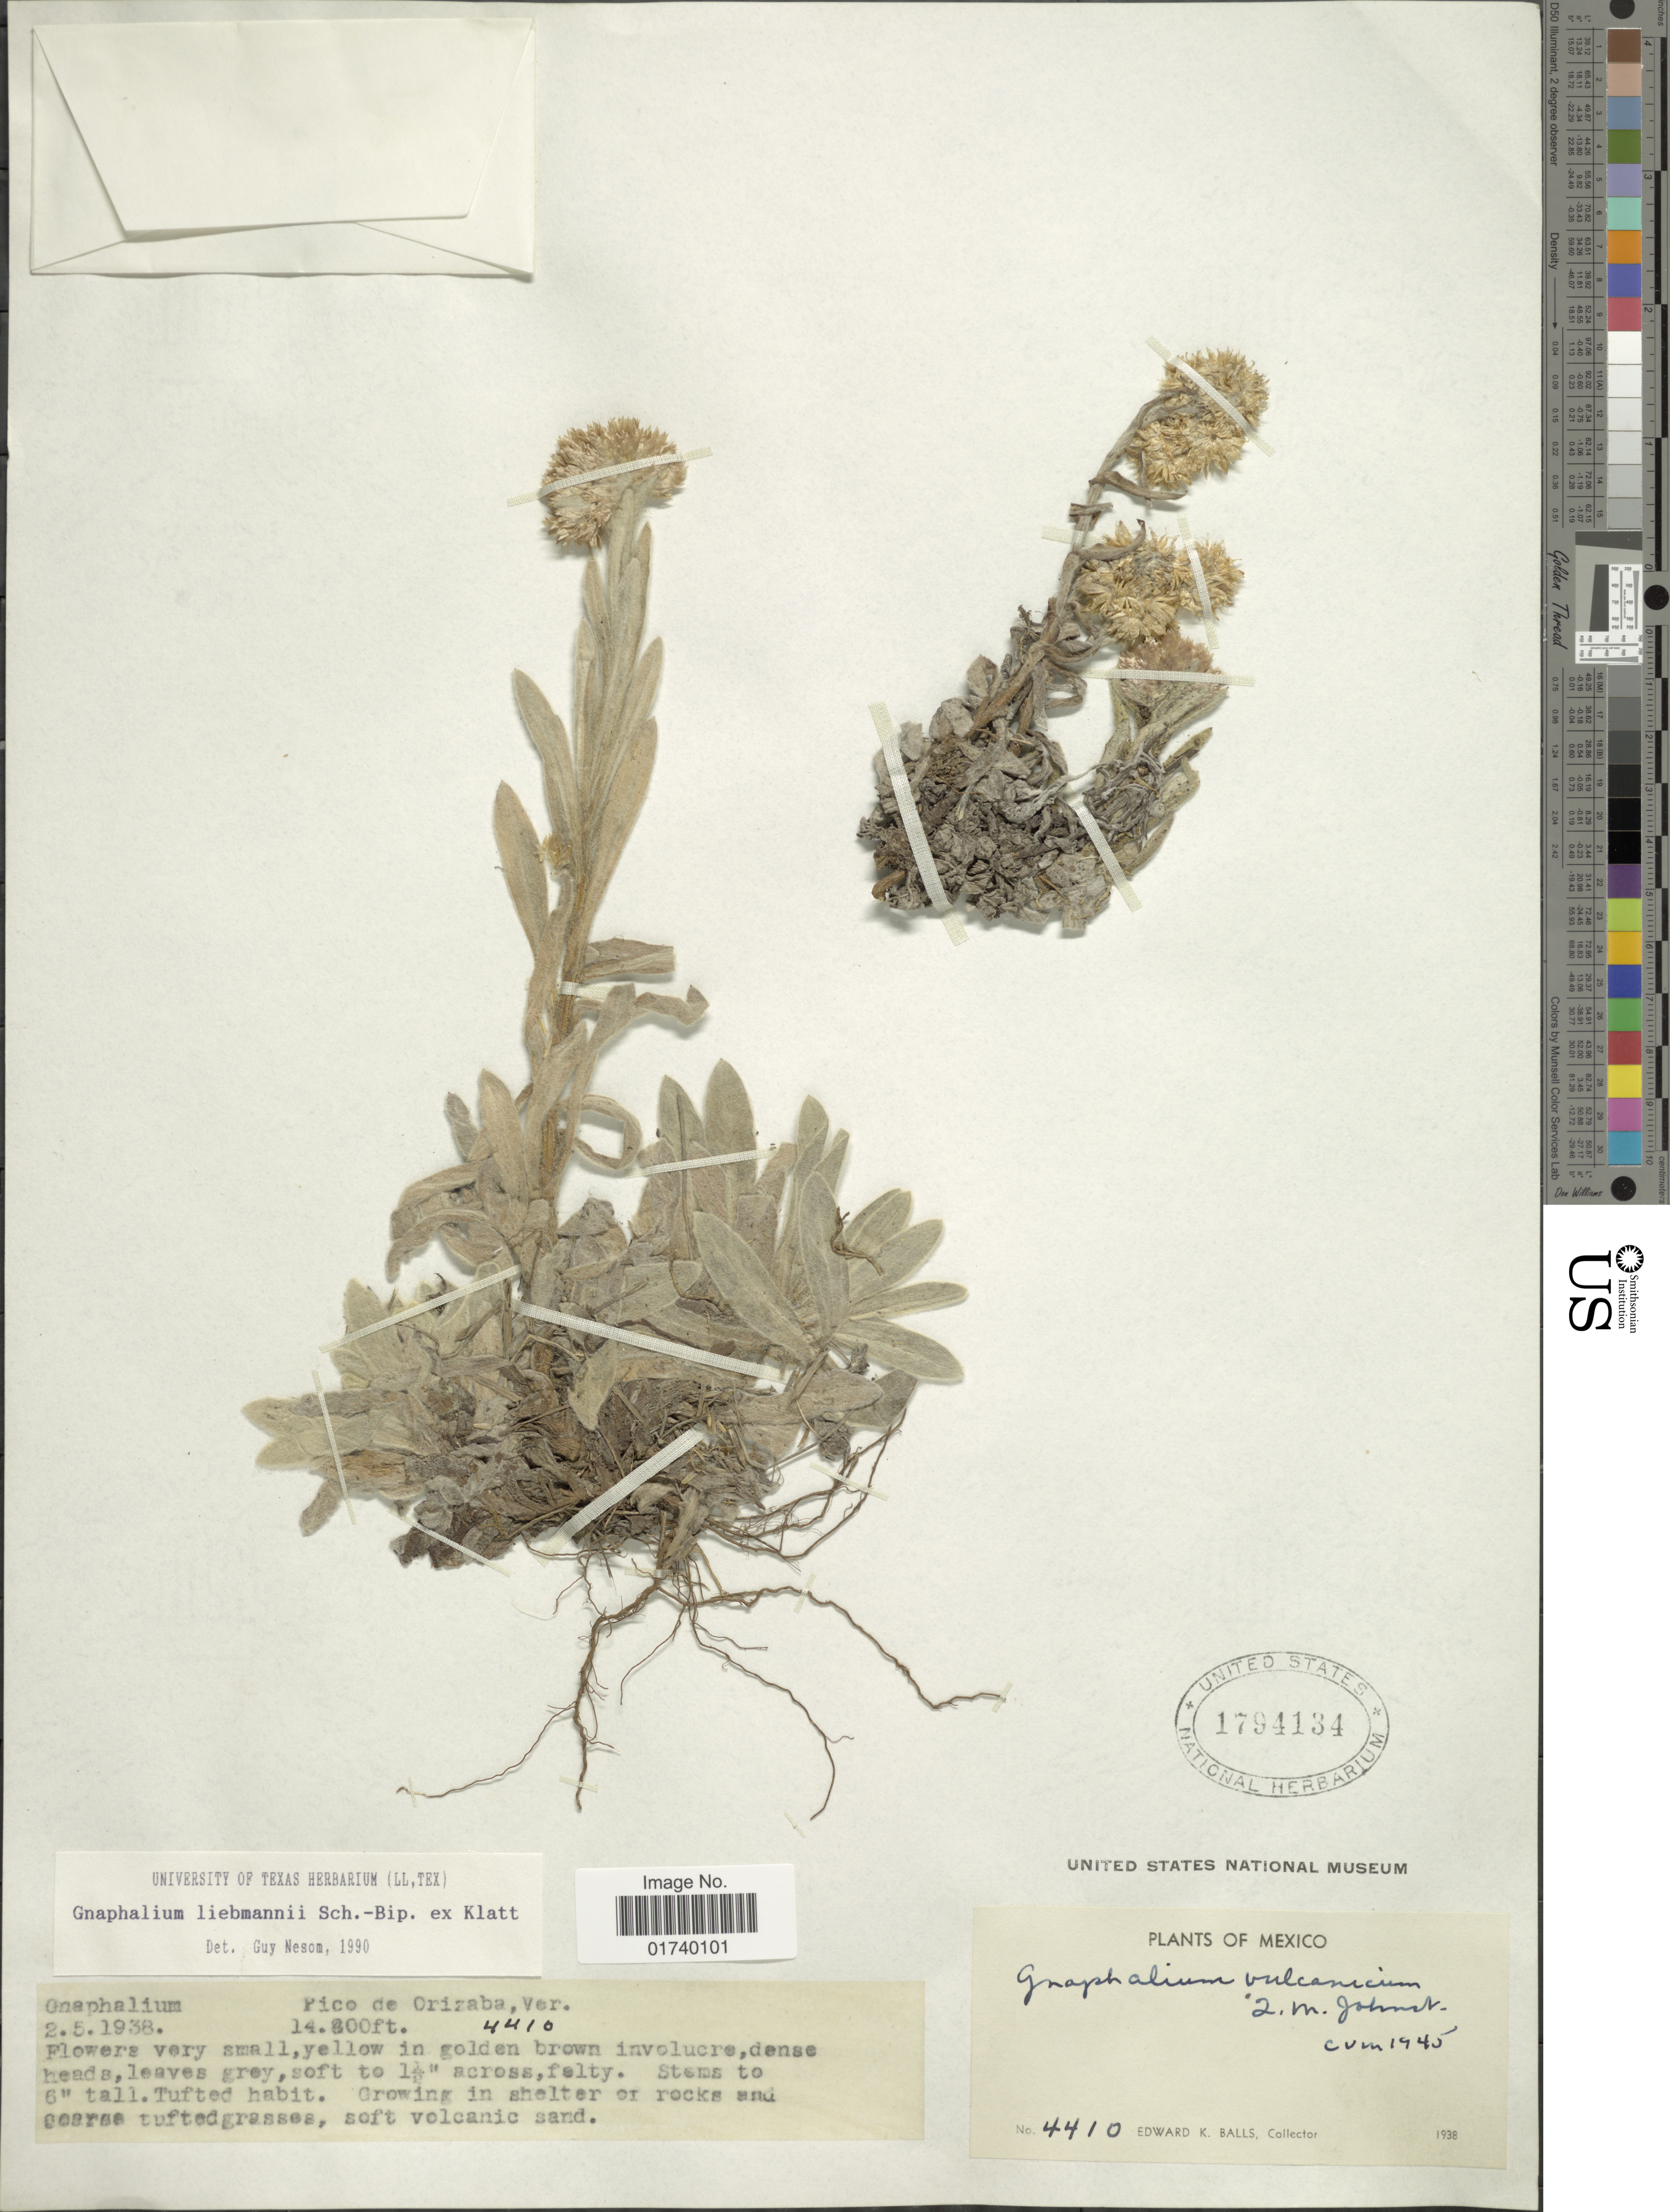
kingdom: Plantae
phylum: Tracheophyta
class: Magnoliopsida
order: Asterales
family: Asteraceae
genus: Pseudognaphalium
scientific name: Pseudognaphalium liebmannii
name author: (Sch. Bip. ex Klatt) Anderb.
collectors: E. K. Balls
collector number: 4410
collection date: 1938-05-02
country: Mexico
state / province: Veracruz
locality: Pico de Orizaba.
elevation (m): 4511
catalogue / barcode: US 1794134